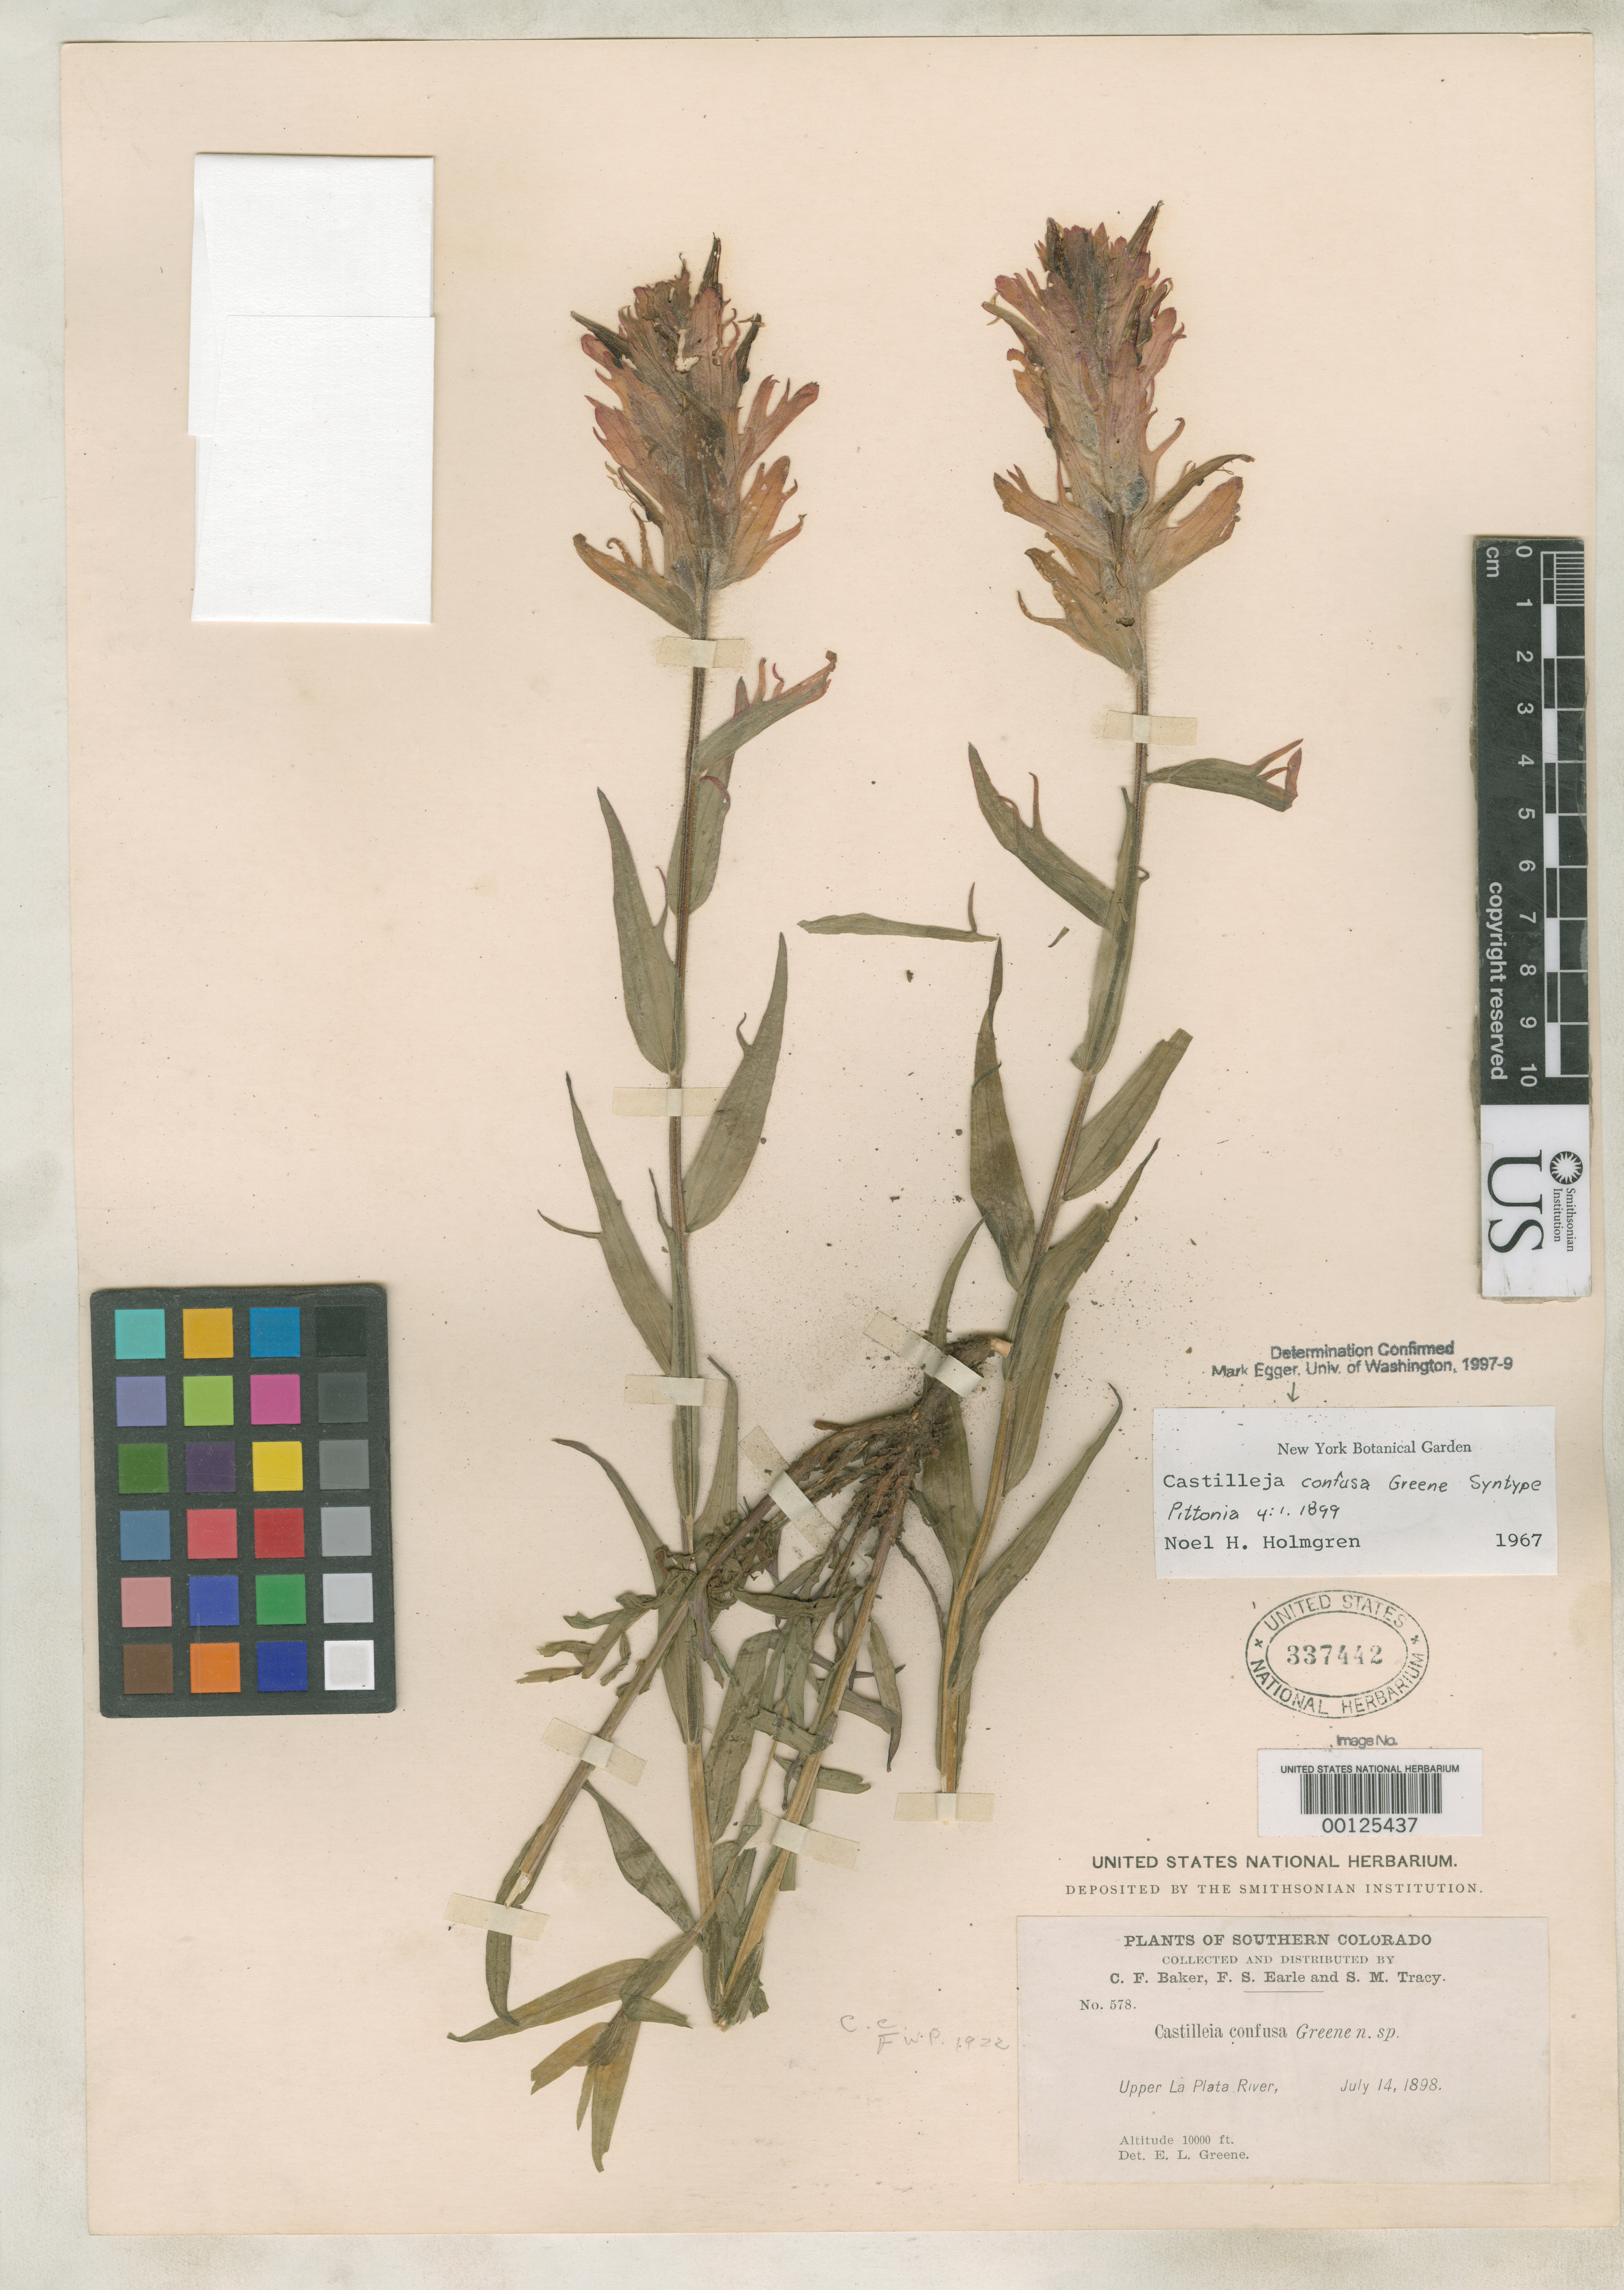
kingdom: Plantae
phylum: Tracheophyta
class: Magnoliopsida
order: Lamiales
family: Orobanchaceae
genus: Castilleja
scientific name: Castilleja confusa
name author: Greene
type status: Syntype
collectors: C. F. Baker, F. S. Earle & S. M. Tracy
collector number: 578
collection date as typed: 14 Jul 1898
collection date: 1898-07-14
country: United States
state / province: Colorado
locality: Upper La Plata River.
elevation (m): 3048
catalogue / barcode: US 337442